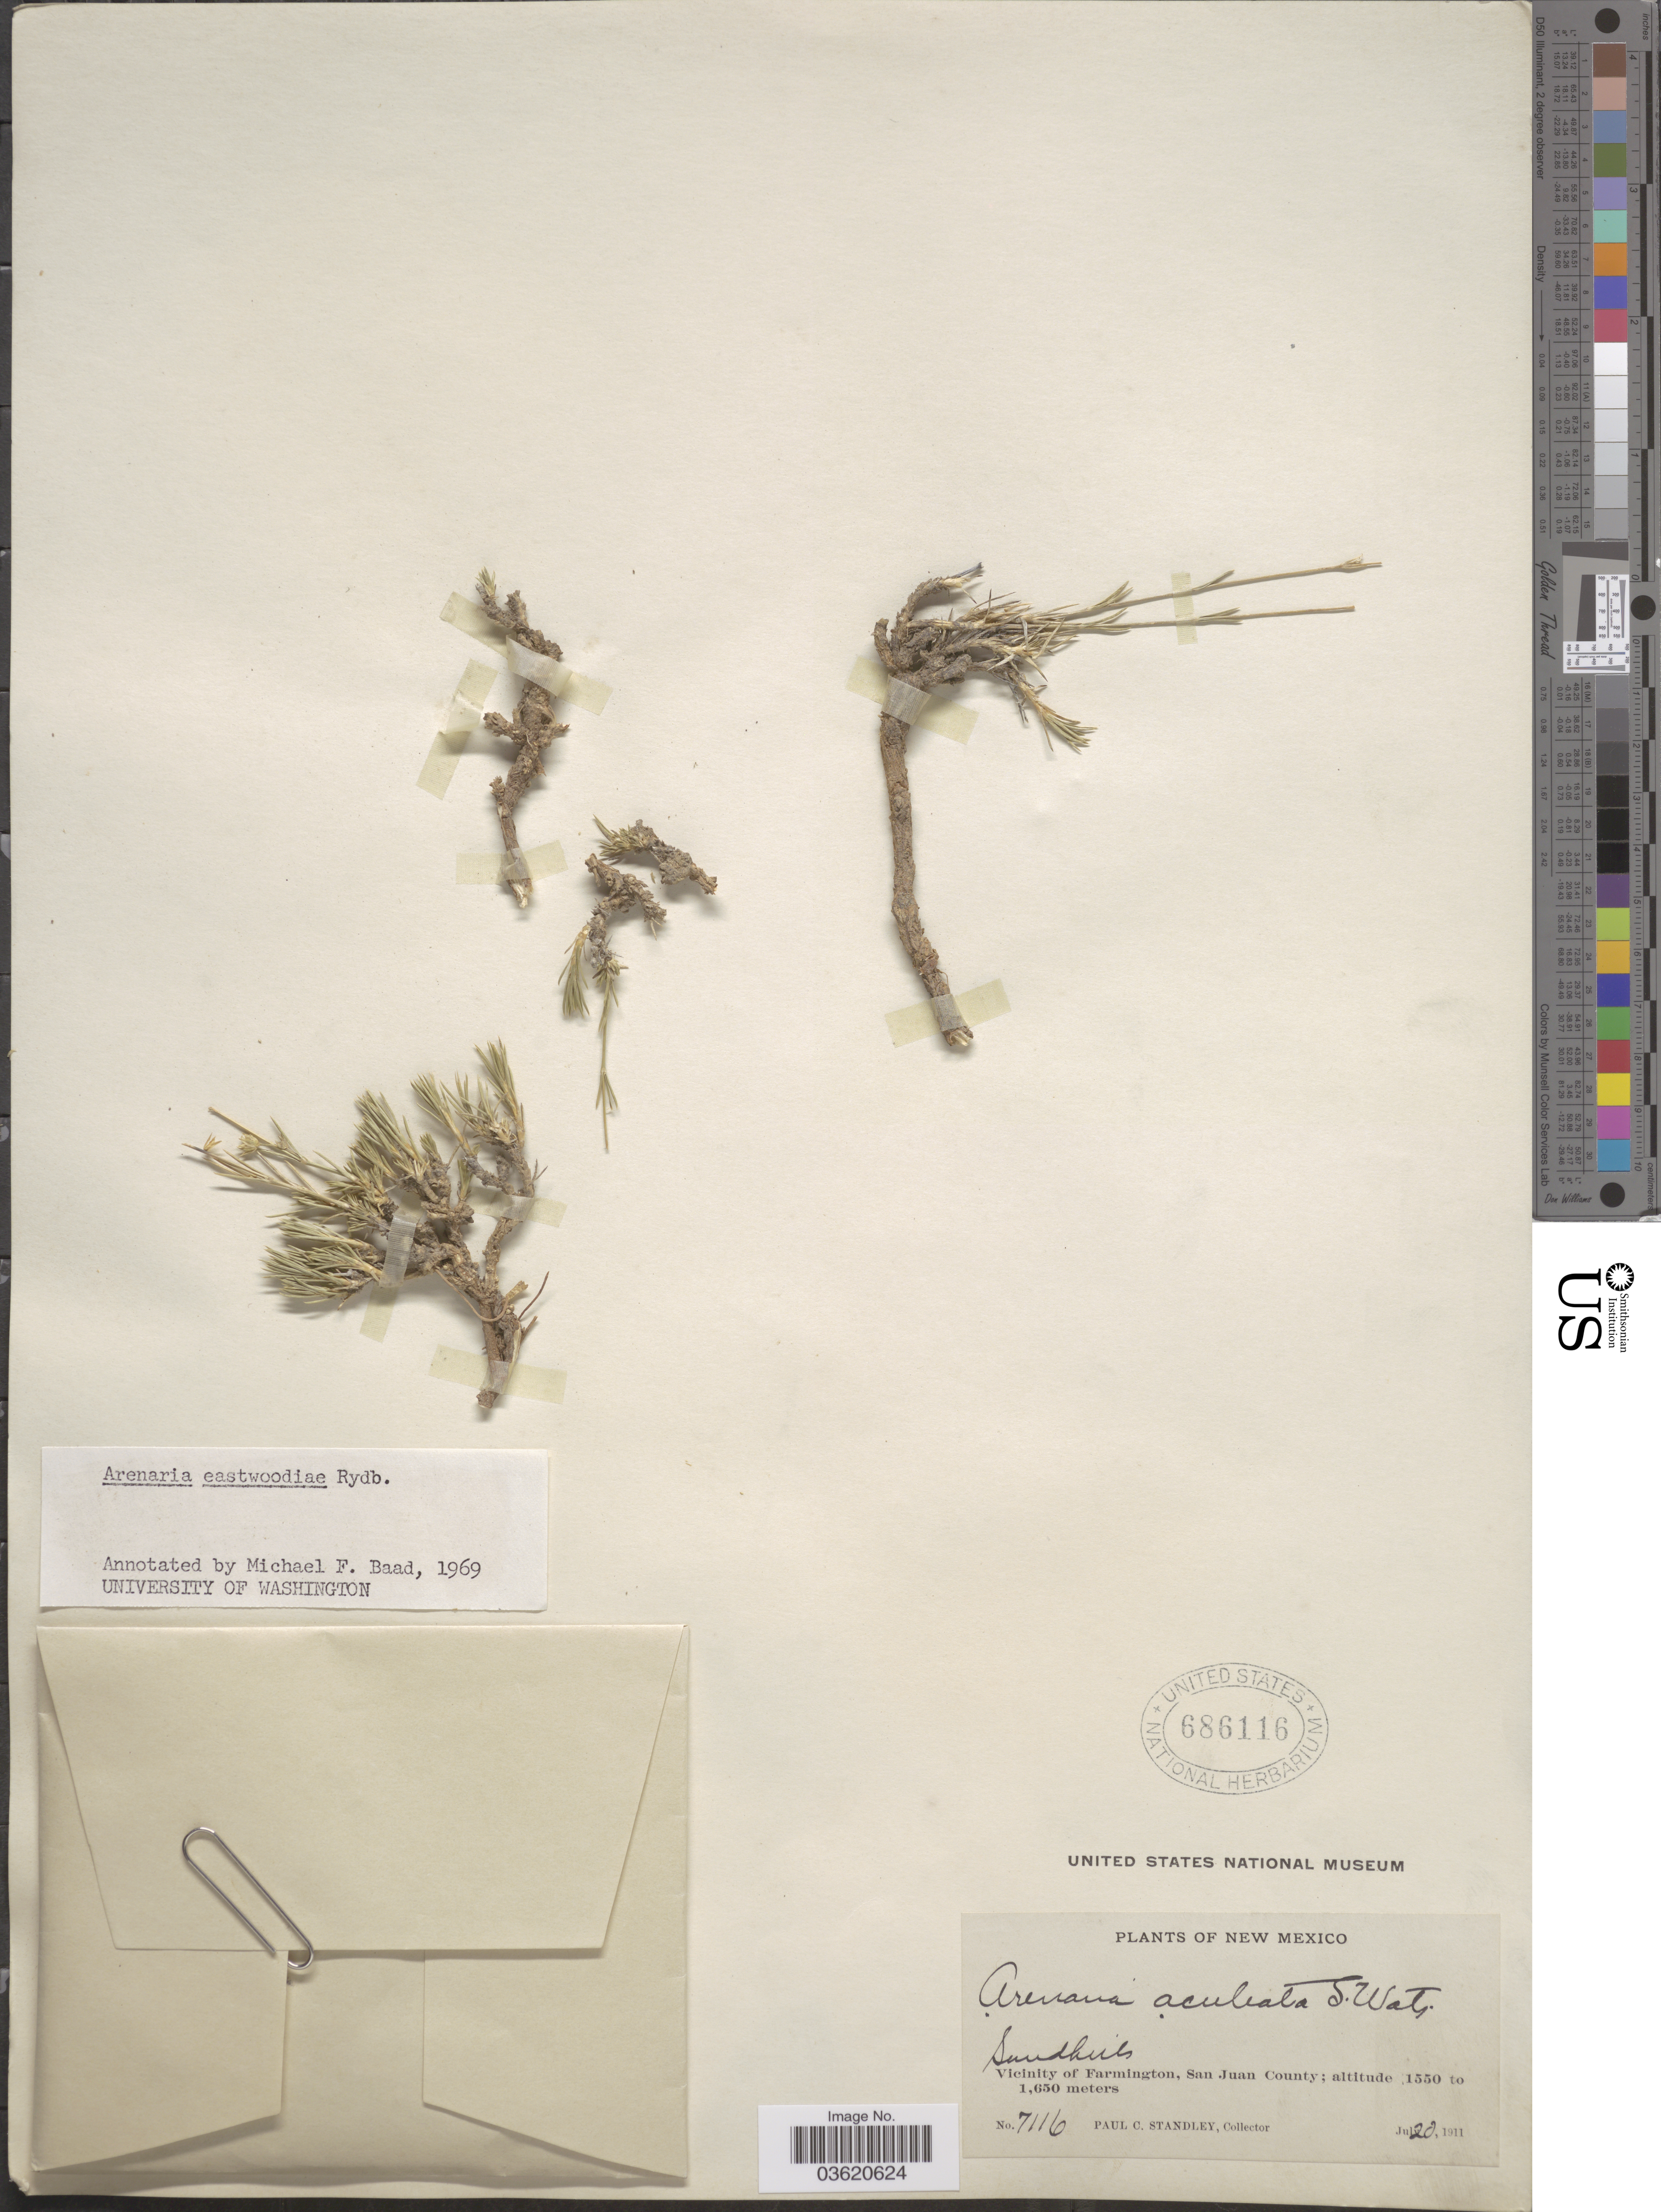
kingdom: Plantae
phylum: Tracheophyta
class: Magnoliopsida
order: Caryophyllales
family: Caryophyllaceae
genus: Eremogone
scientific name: Eremogone eastwoodiae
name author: (Rydb.) Ikonn.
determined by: Strong, Mark T., (BOT), Smithsonian Institution - National Museum of Natural History (UNITED STATES)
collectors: P. C. Standley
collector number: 7116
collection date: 1911-07-20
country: United States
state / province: New Mexico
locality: Vicinity of Farmington, San Juan County.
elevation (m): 1550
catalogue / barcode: US 686116